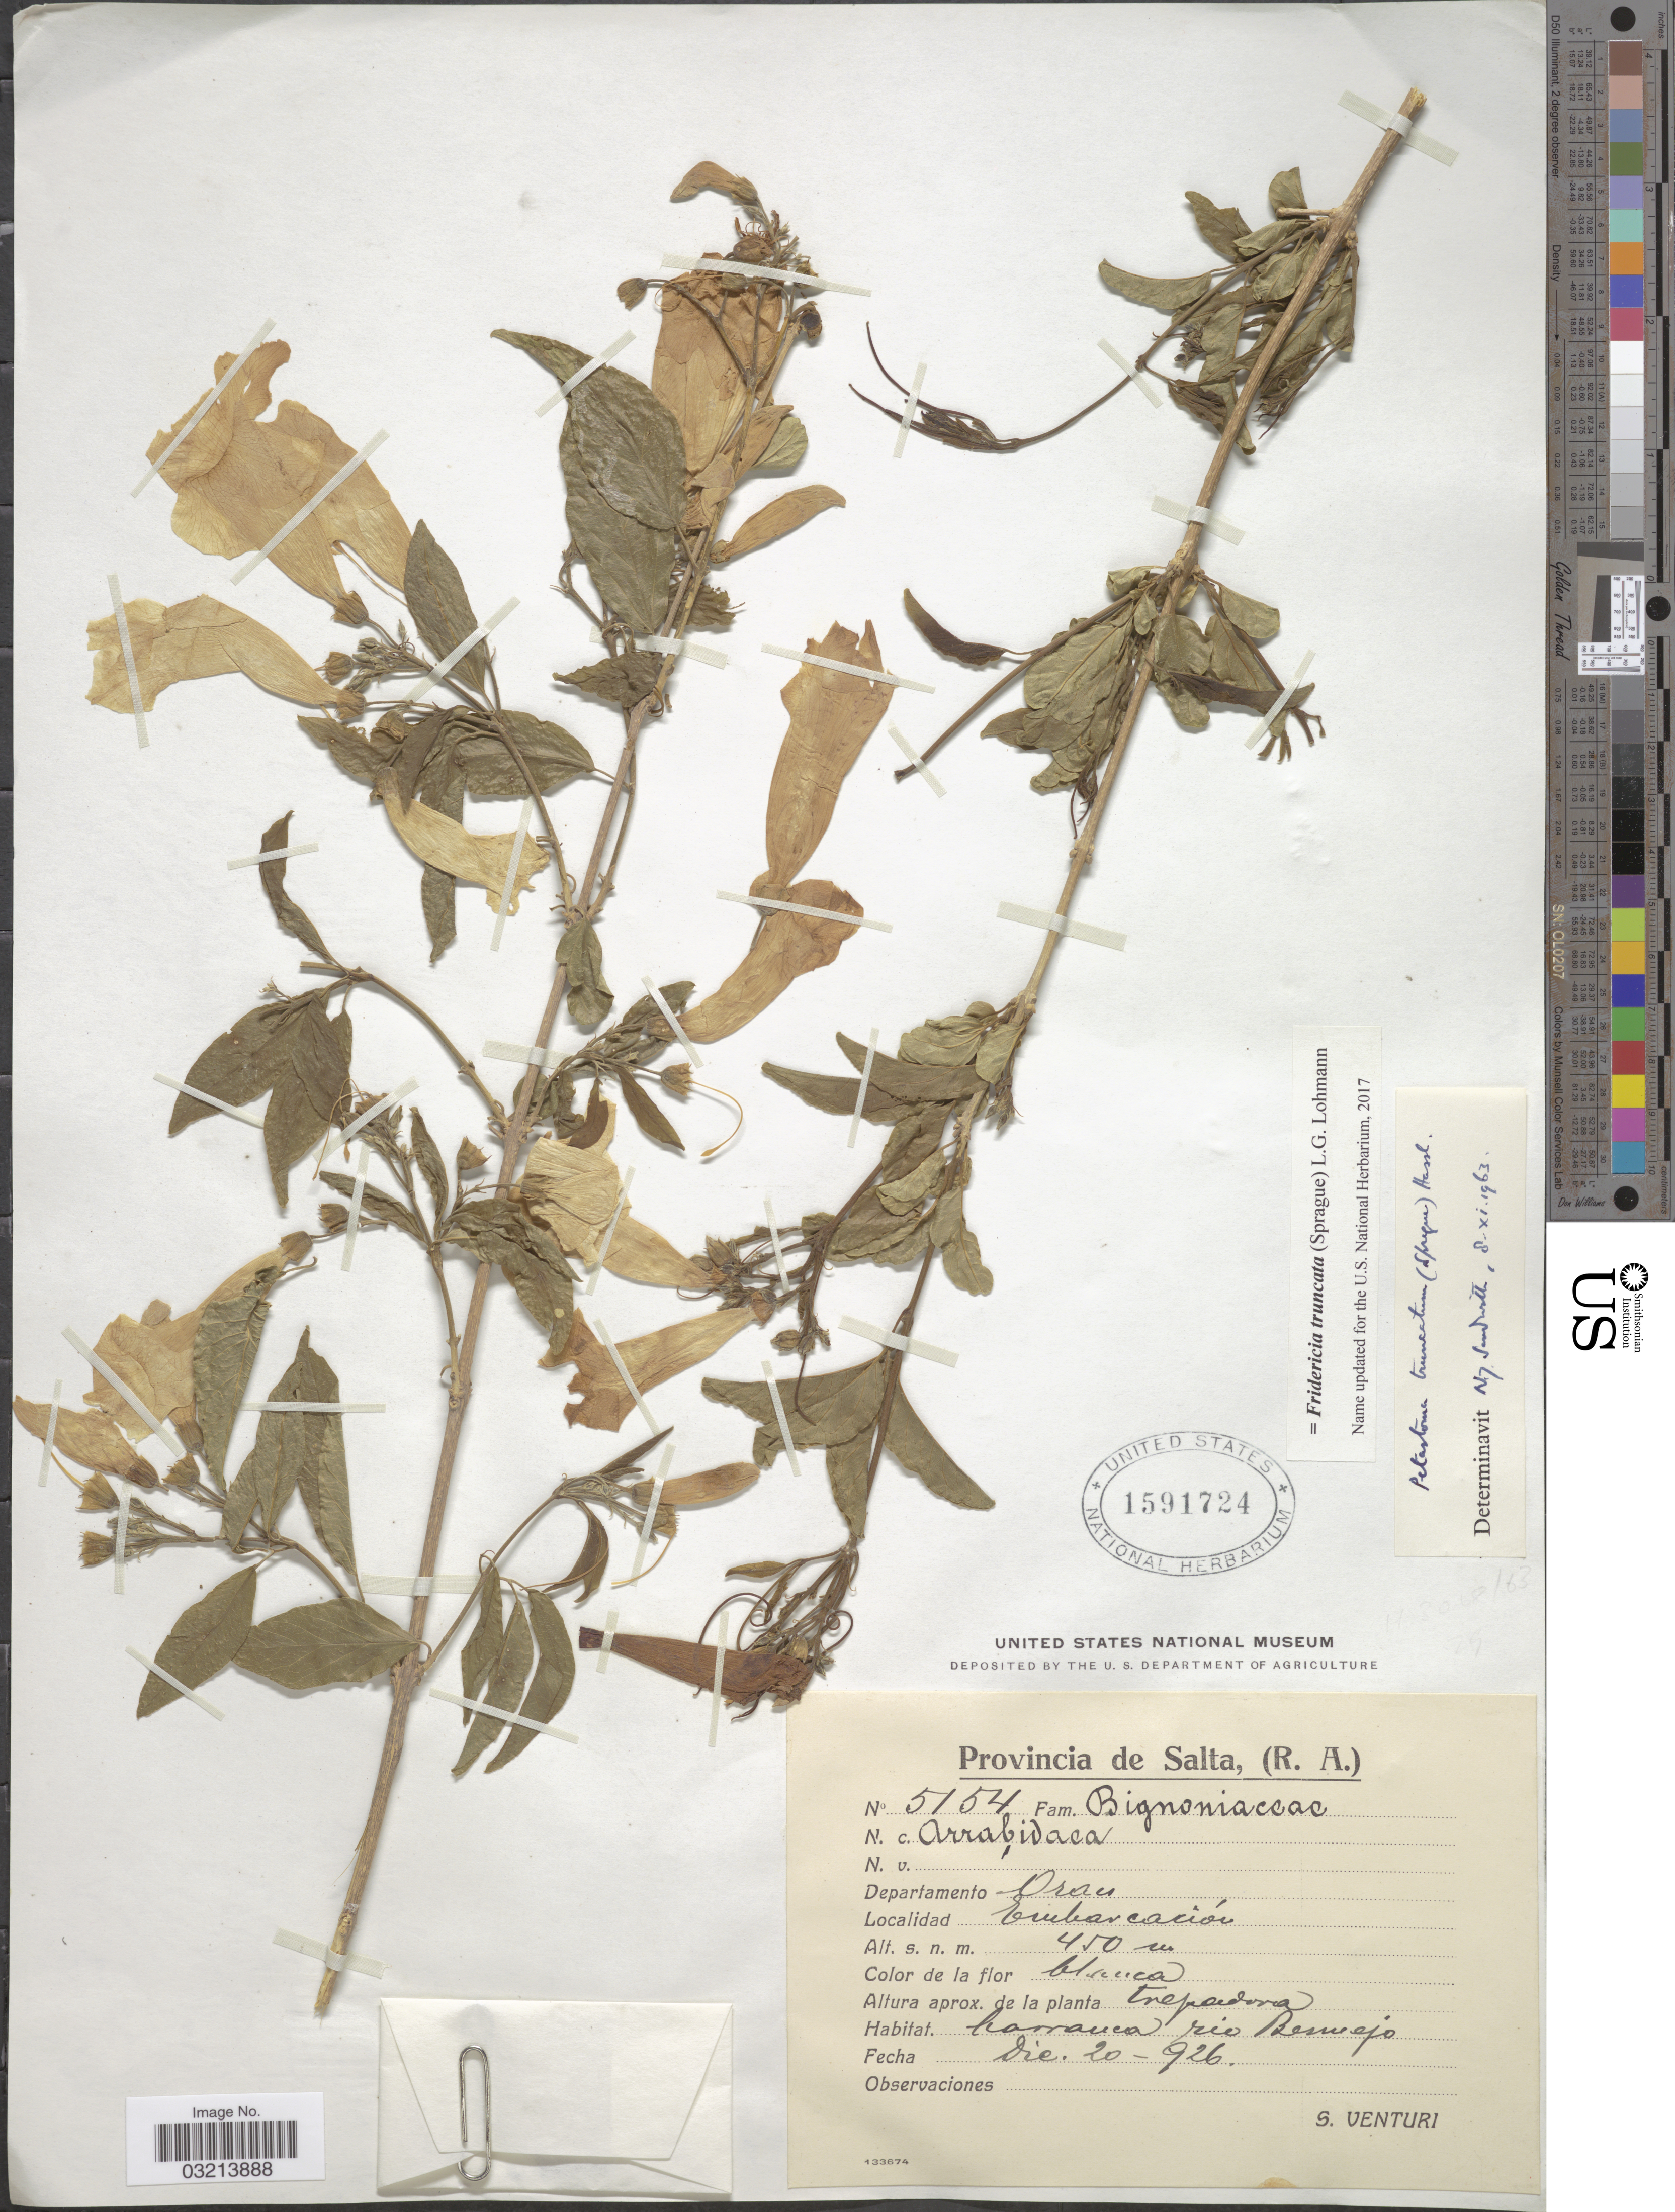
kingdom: Plantae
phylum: Tracheophyta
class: Magnoliopsida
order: Lamiales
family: Bignoniaceae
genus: Fridericia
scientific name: Fridericia truncata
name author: (Sprague) L.G. Lohmann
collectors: S. Venturi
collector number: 5154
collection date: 1926-12-20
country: Argentina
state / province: Salta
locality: Departamento Oran. Enbarcación.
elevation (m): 450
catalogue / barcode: US 1591724